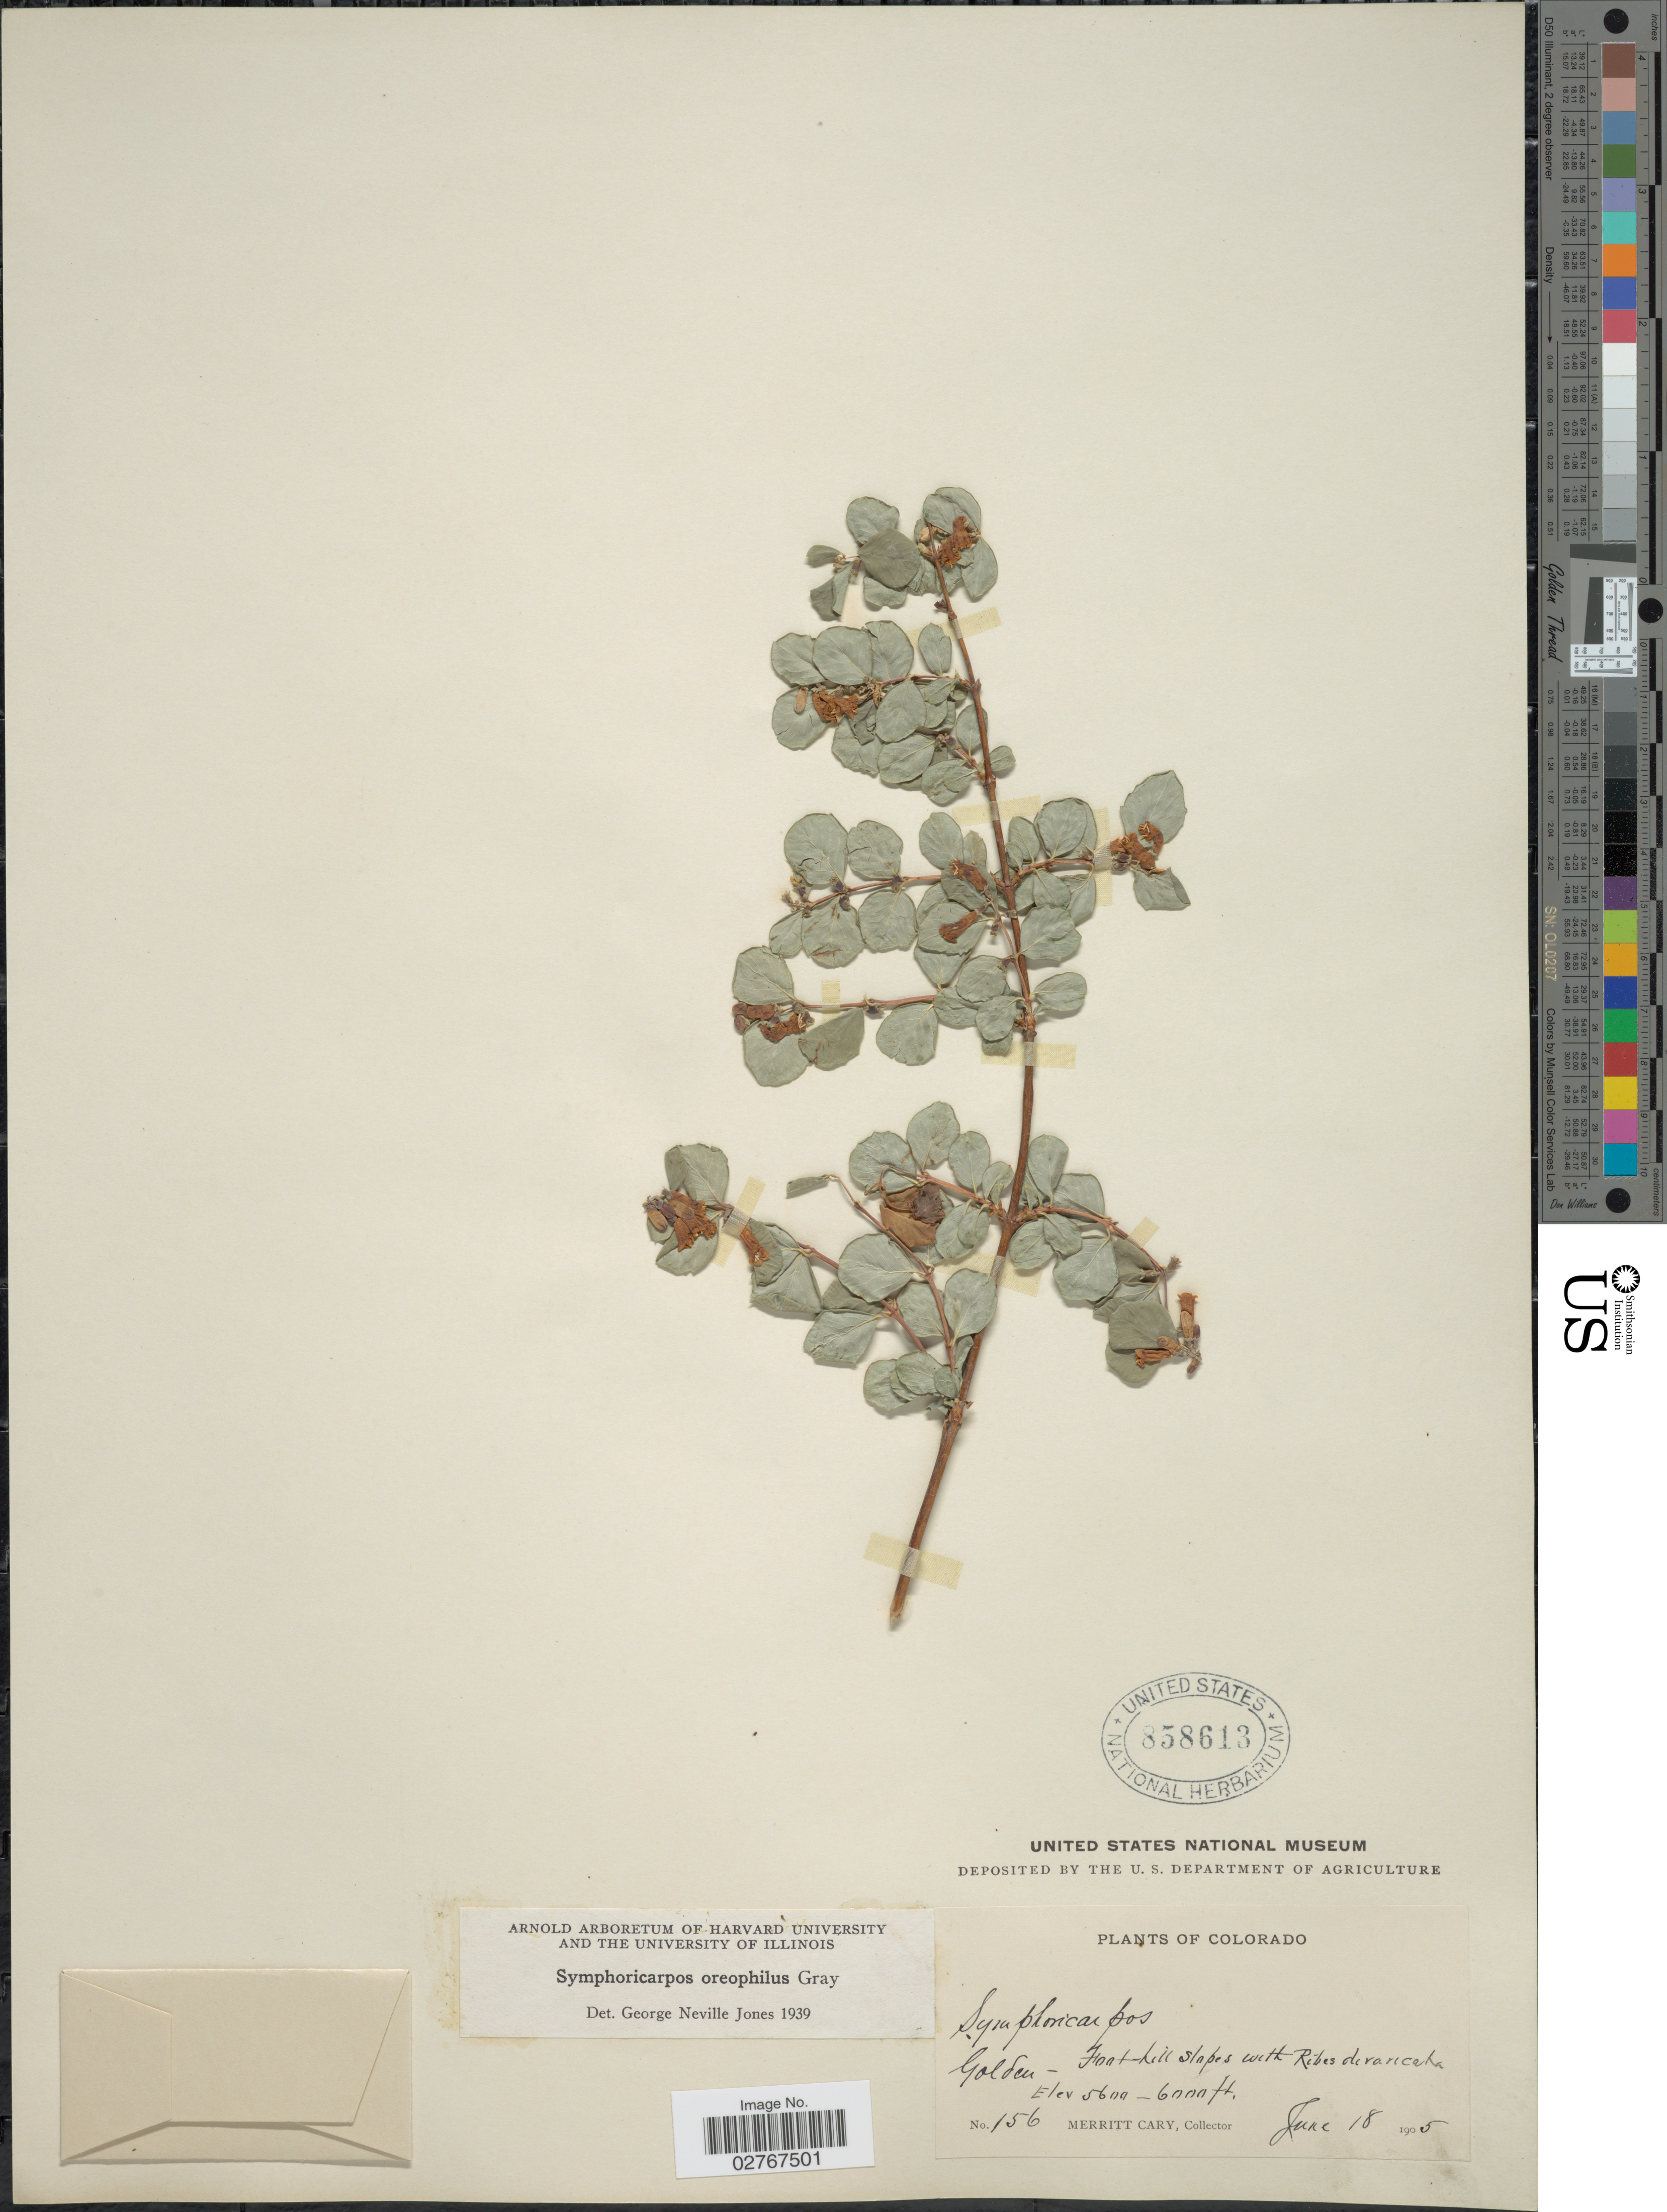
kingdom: Plantae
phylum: Tracheophyta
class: Magnoliopsida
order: Dipsacales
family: Caprifoliaceae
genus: Symphoricarpos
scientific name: Symphoricarpos oreophilus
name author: A. Gray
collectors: M. Cary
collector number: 156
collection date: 1905-06-18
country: United States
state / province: Colorado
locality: Golden.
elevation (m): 1707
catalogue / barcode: US 858613